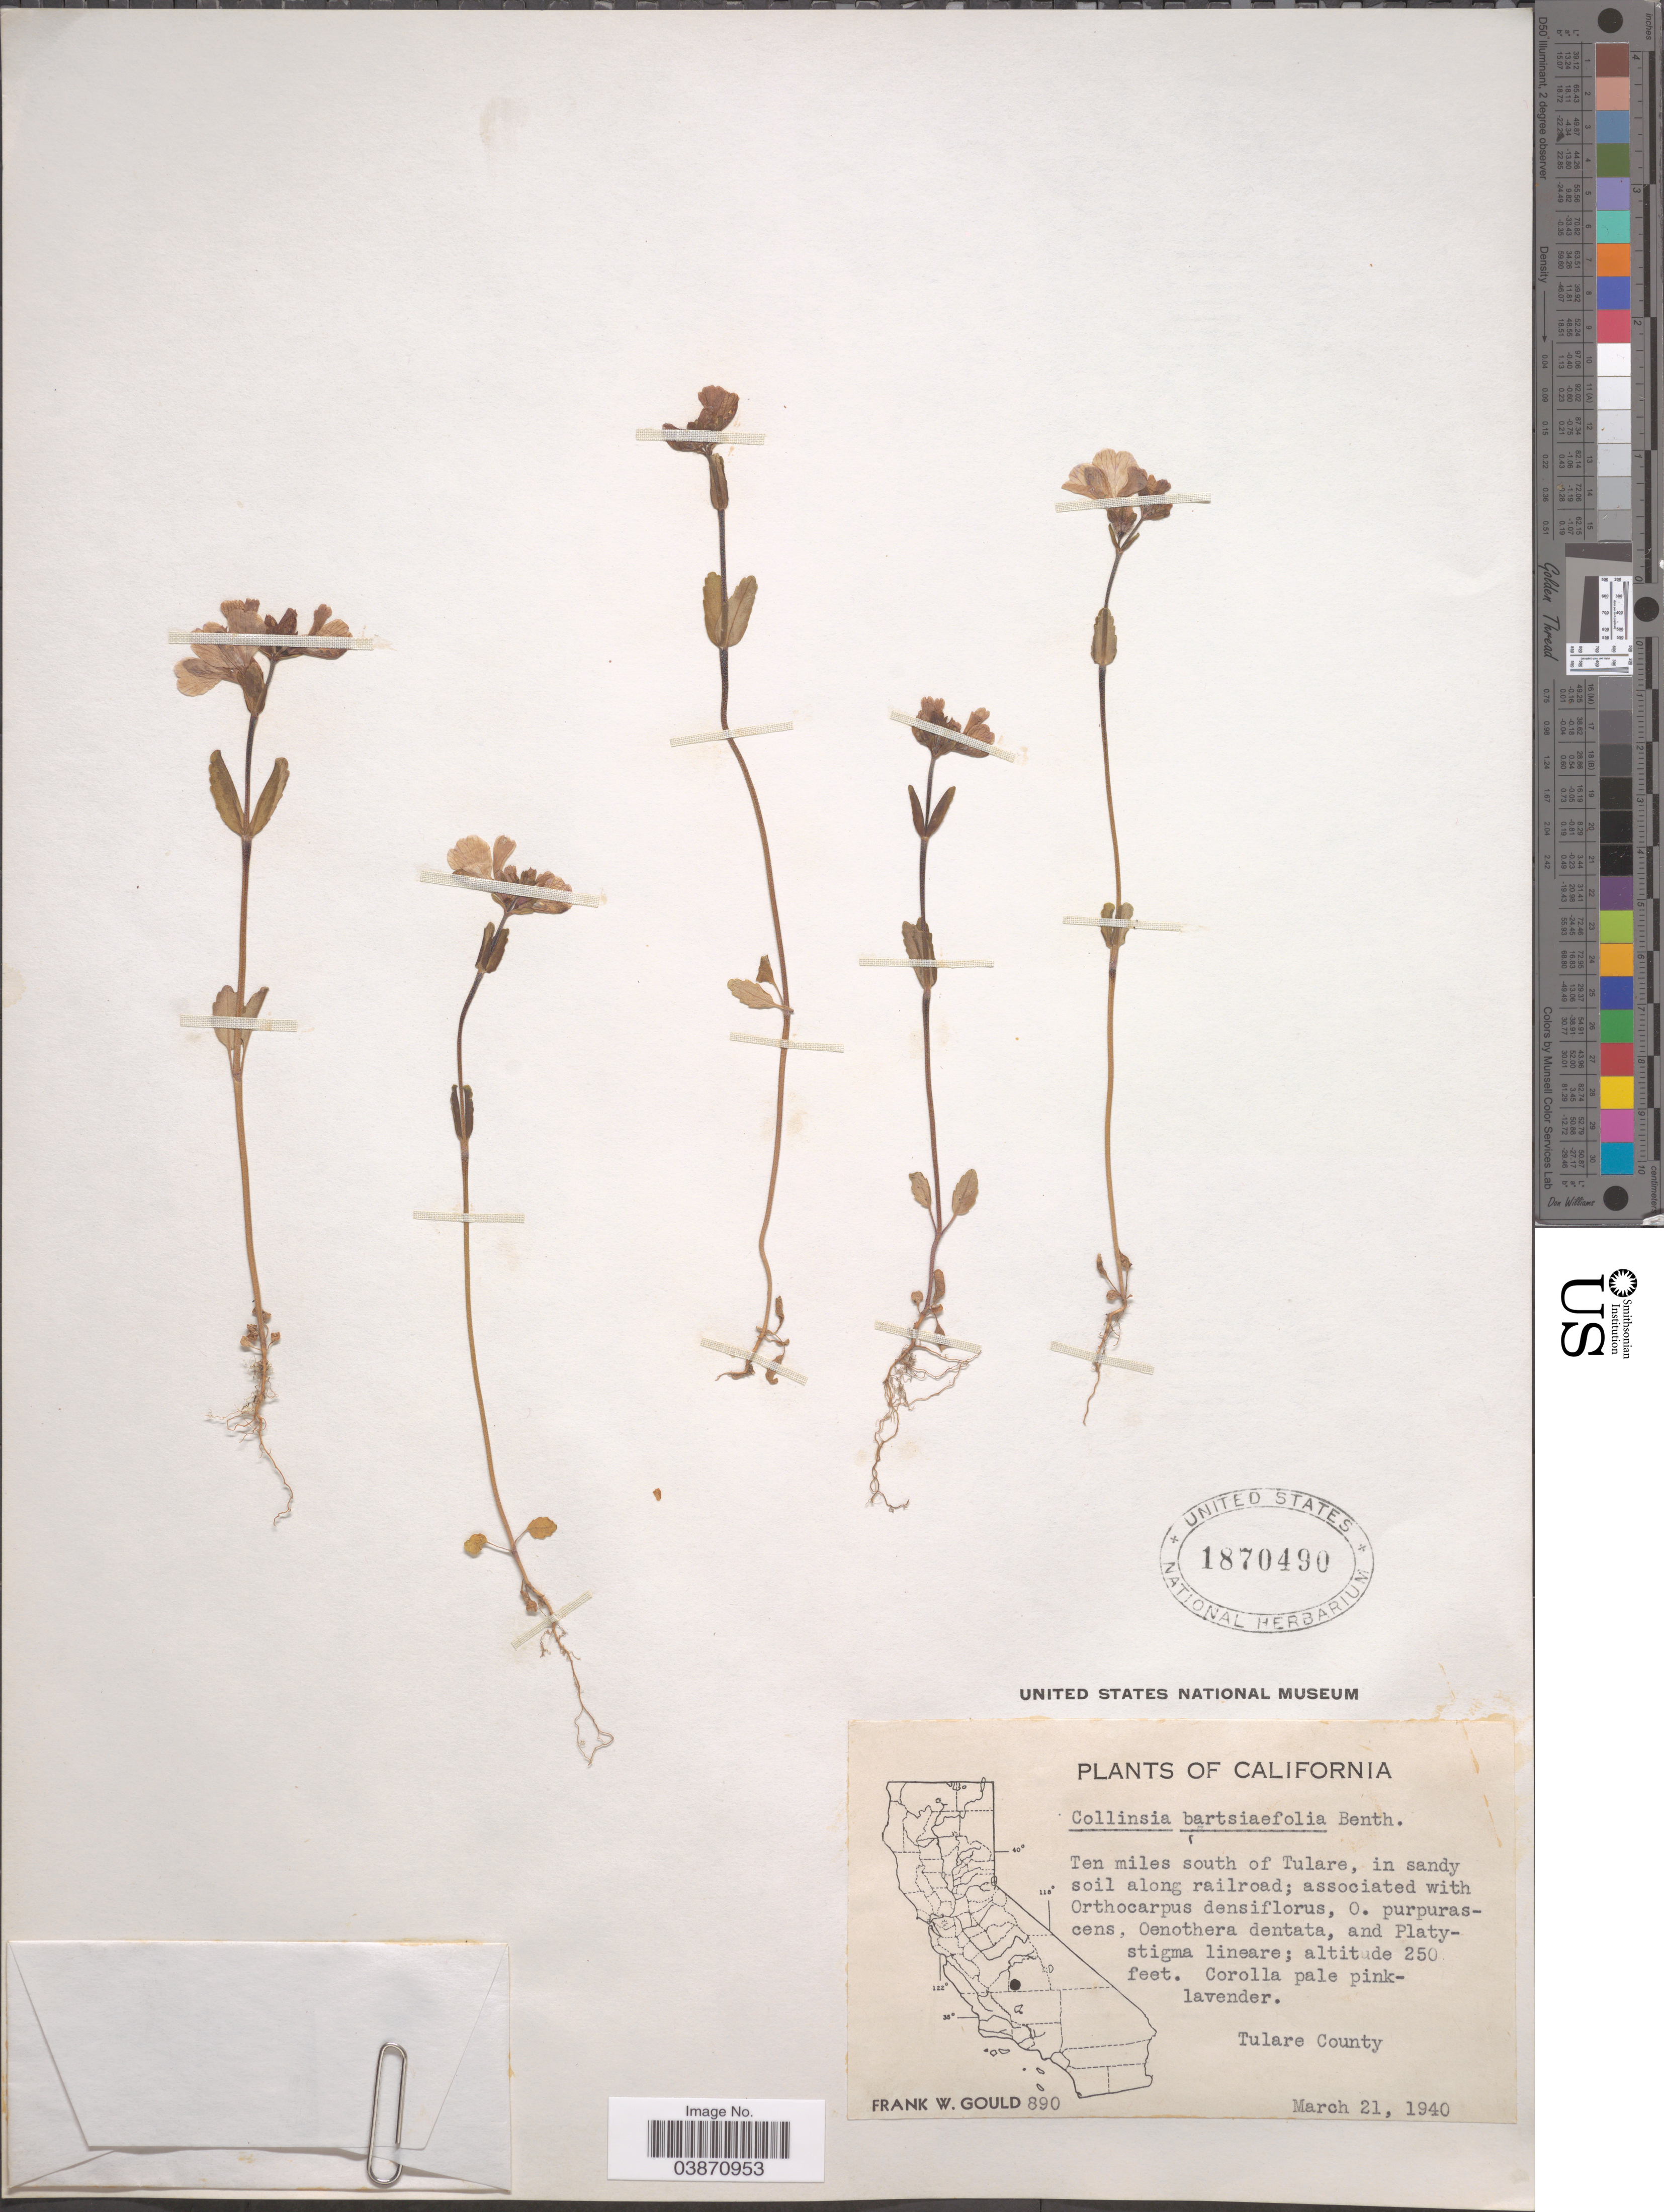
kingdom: Plantae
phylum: Tracheophyta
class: Magnoliopsida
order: Lamiales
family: Plantaginaceae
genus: Collinsia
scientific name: Collinsia bartsiifolia var. davidsonii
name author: (Parish) Newsom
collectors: F. W. Gould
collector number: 890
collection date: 1940-03-21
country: United States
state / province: California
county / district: Tulare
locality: Ten miles south of Tulare. Tulare County.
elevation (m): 76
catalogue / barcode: US 1870490